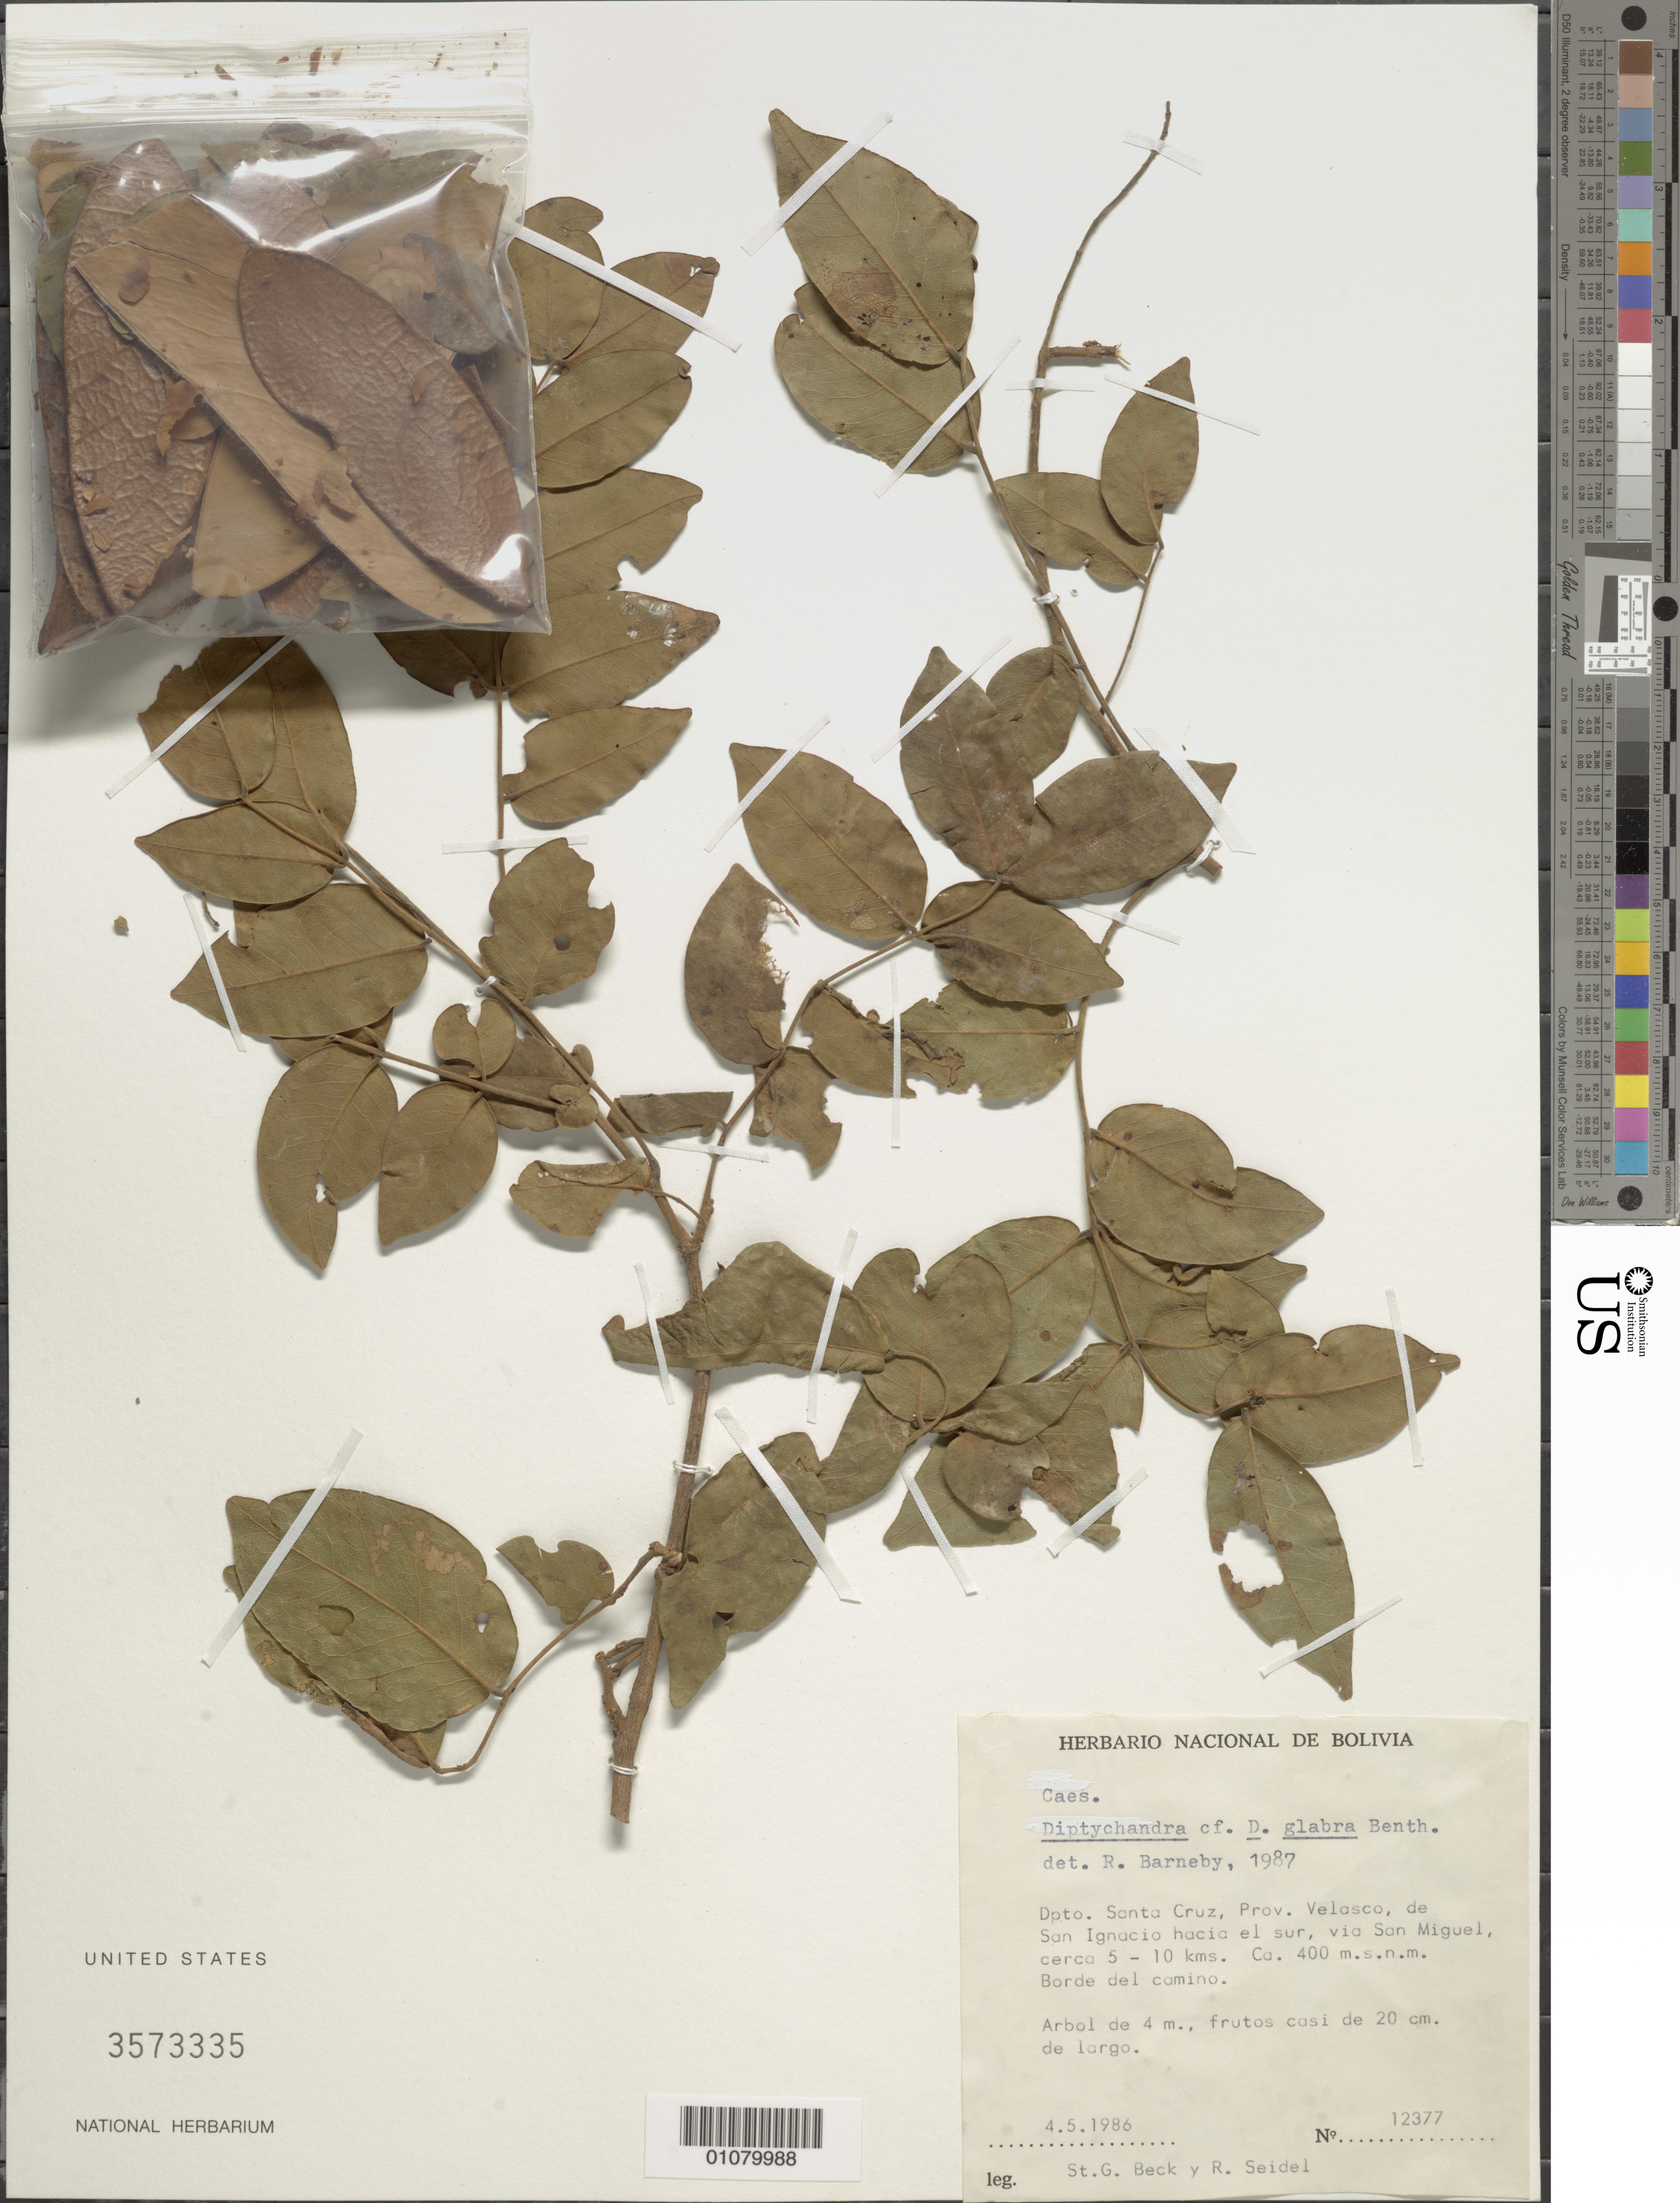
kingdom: Plantae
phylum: Tracheophyta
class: Magnoliopsida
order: Fabales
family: Fabaceae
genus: Diptychandra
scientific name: Diptychandra aurantiaca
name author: (Mart.) Tul.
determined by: Liesner, R. L.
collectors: S. G. Beck & R. Seidel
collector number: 12377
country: Bolivia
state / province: Santa Cruz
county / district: Velasco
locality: San Ignacio hacia el sur, via San Miguel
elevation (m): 400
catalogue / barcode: US 3573335